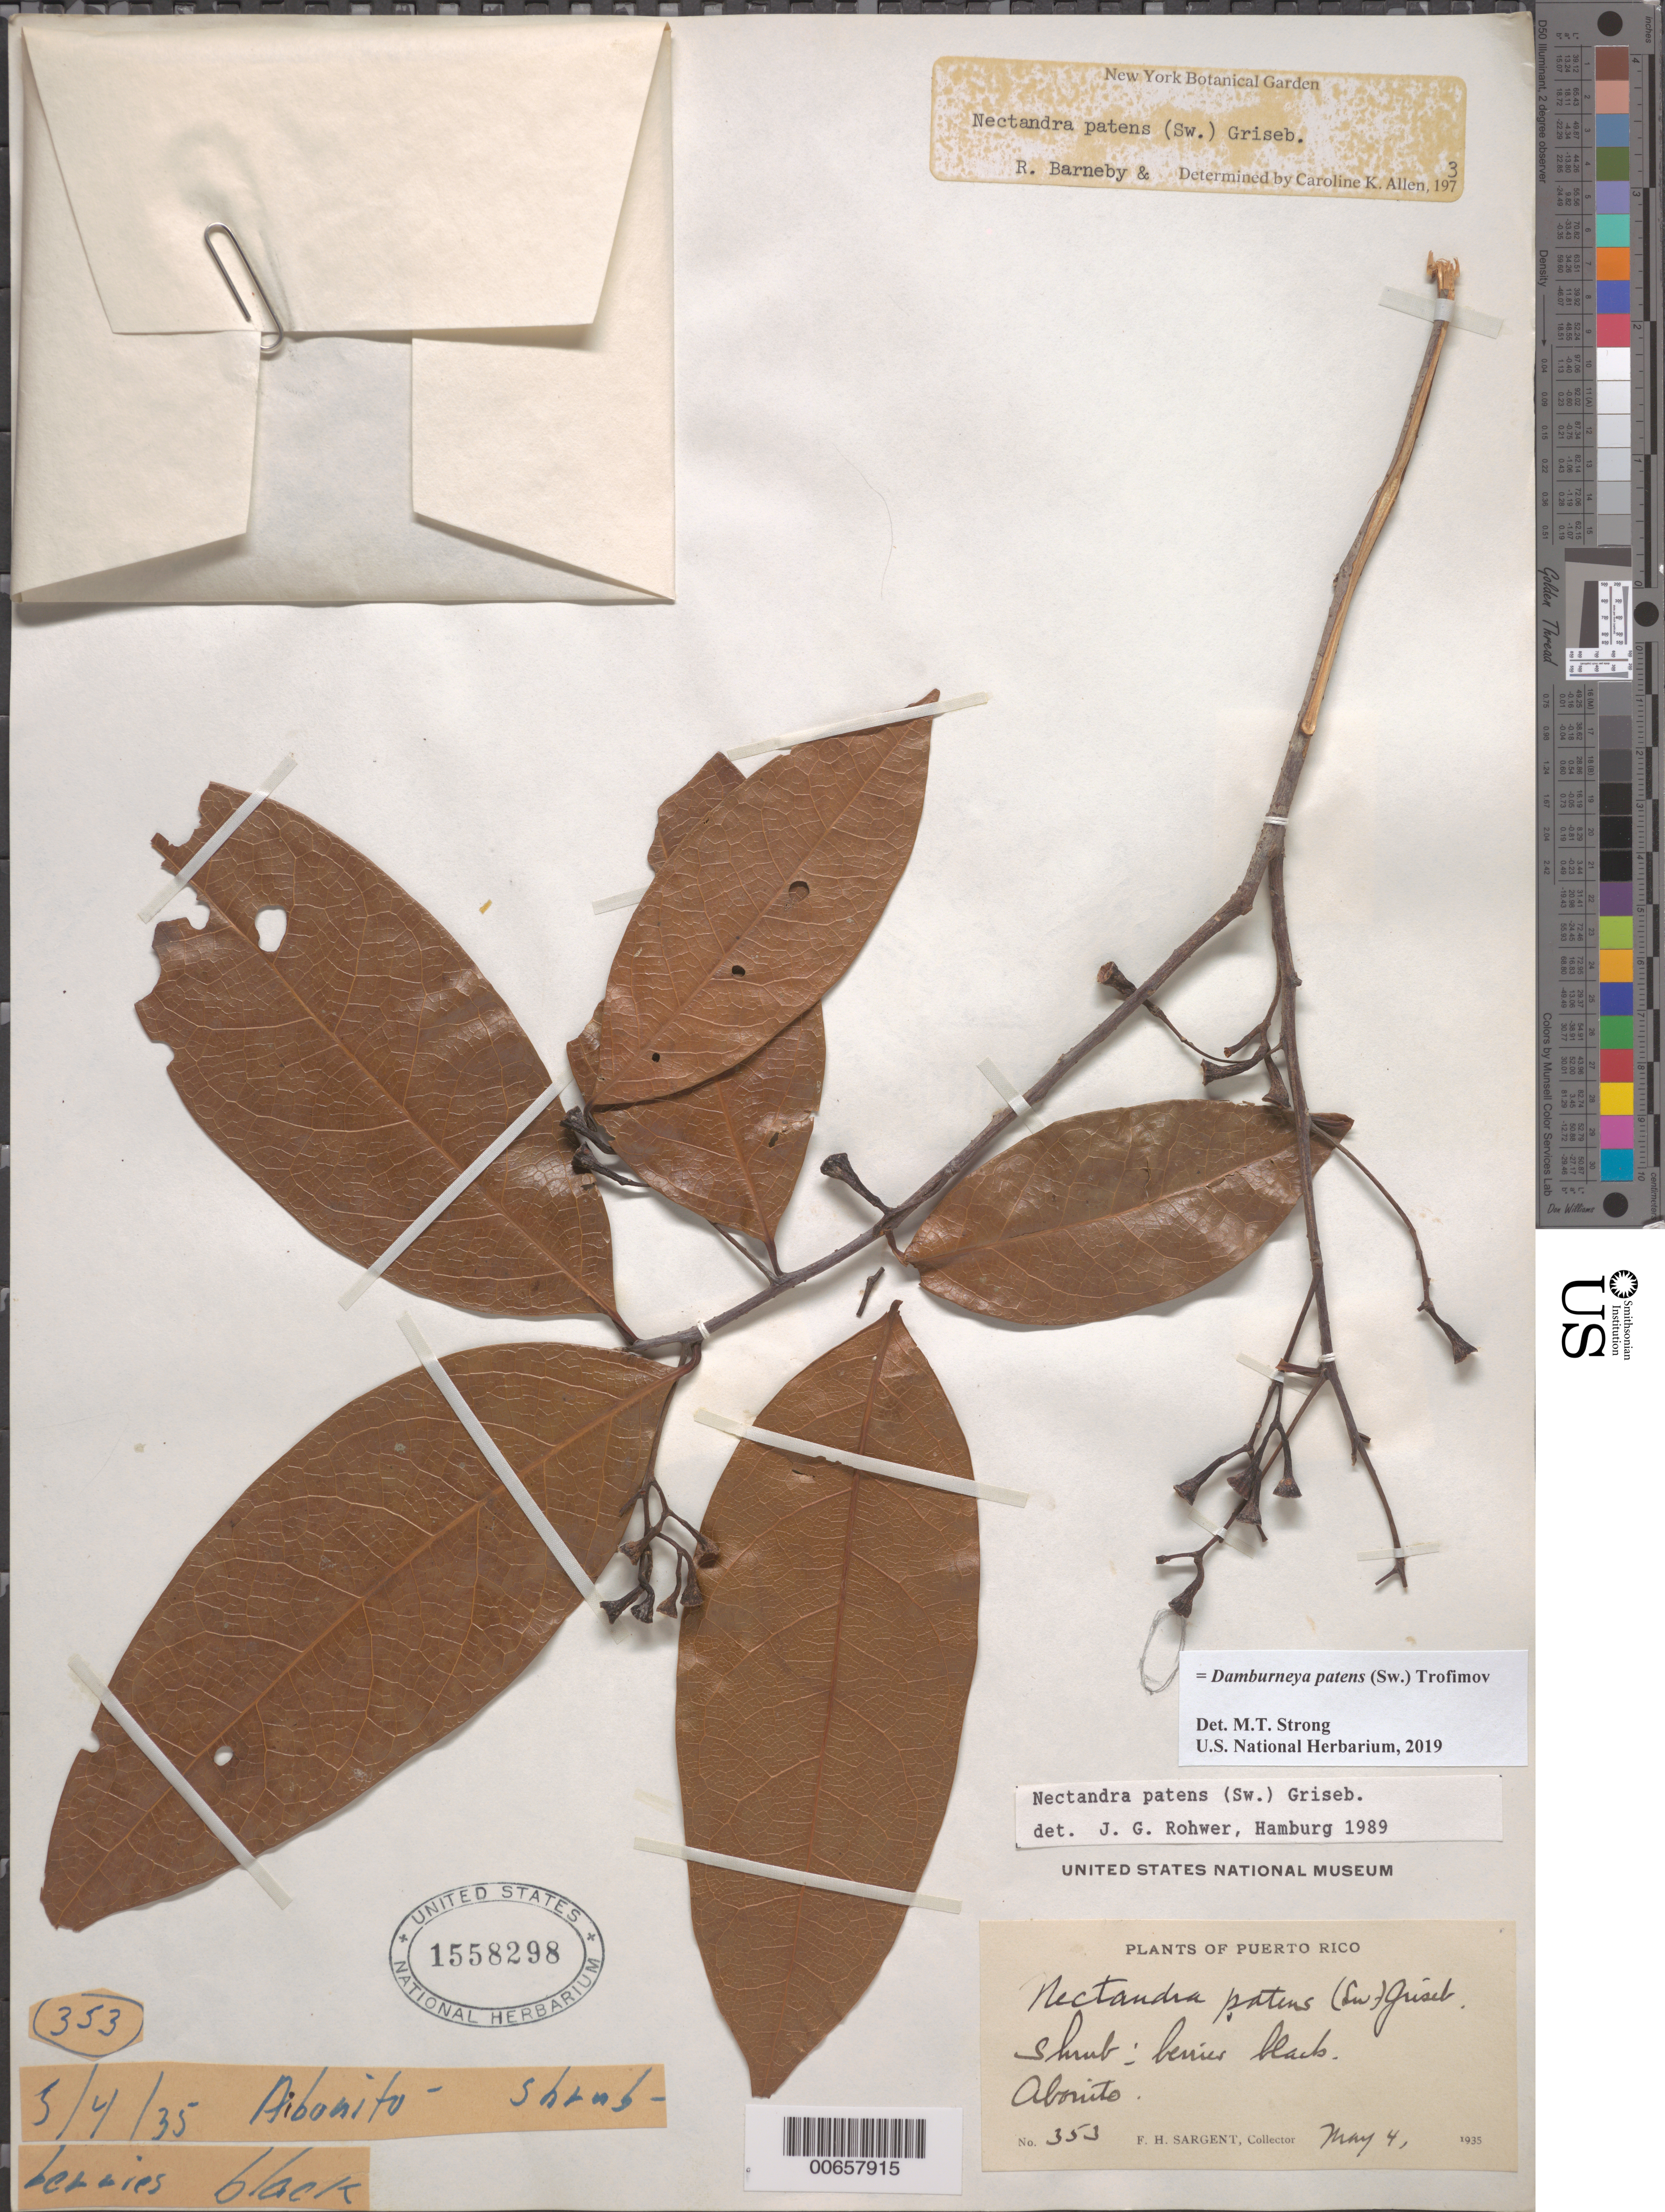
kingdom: Plantae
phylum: Tracheophyta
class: Magnoliopsida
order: Laurales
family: Lauraceae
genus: Damburneya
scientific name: Damburneya patens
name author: (Sw.) Trofimov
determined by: Strong, M. T., (US), Smithsonian Institution - National Museum of Natural History (UNITED STATES)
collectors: F. H. Sargent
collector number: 353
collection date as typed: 04 May 1935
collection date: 1935-05-04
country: Puerto Rico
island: Greater Antilles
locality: Abonito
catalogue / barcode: US 1558298